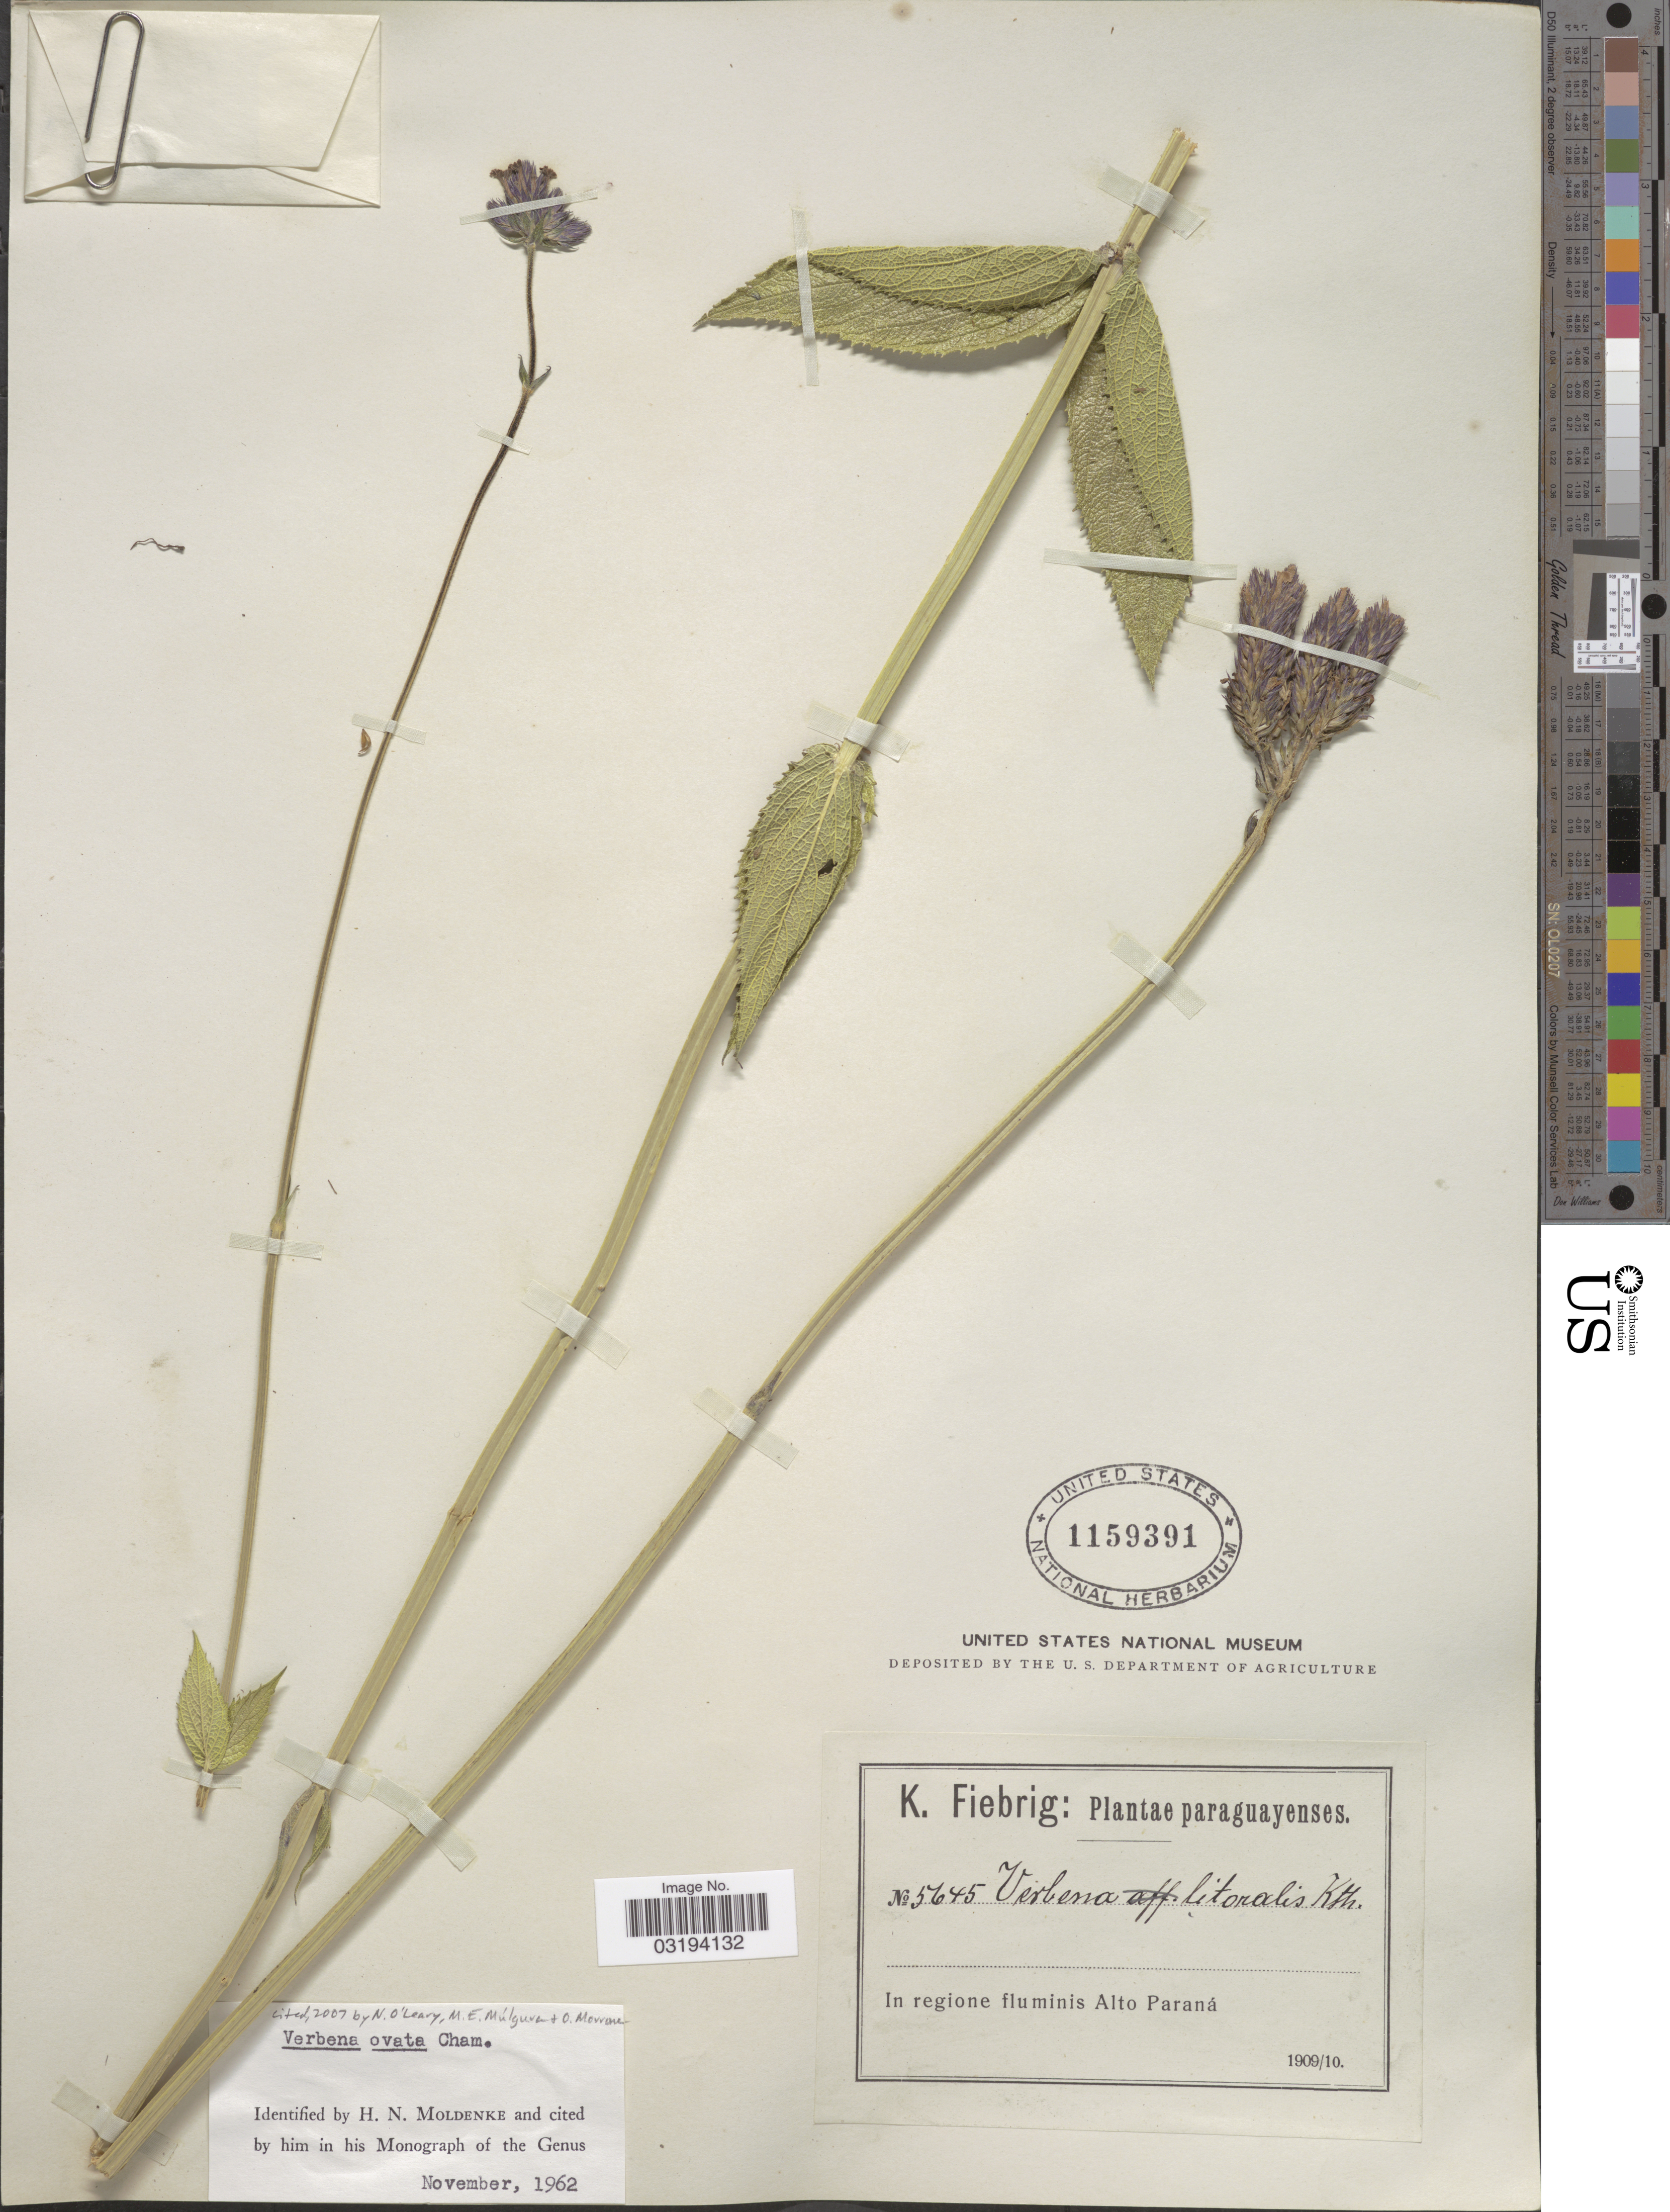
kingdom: Plantae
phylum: Tracheophyta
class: Magnoliopsida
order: Lamiales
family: Verbenaceae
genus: Verbena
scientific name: Verbena ovata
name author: Cham.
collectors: K. Fiebrig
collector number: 5645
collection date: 1909/1910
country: Paraguay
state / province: Alto Parana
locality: In regione fluminis Alto Paraná.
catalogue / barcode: US 1159391